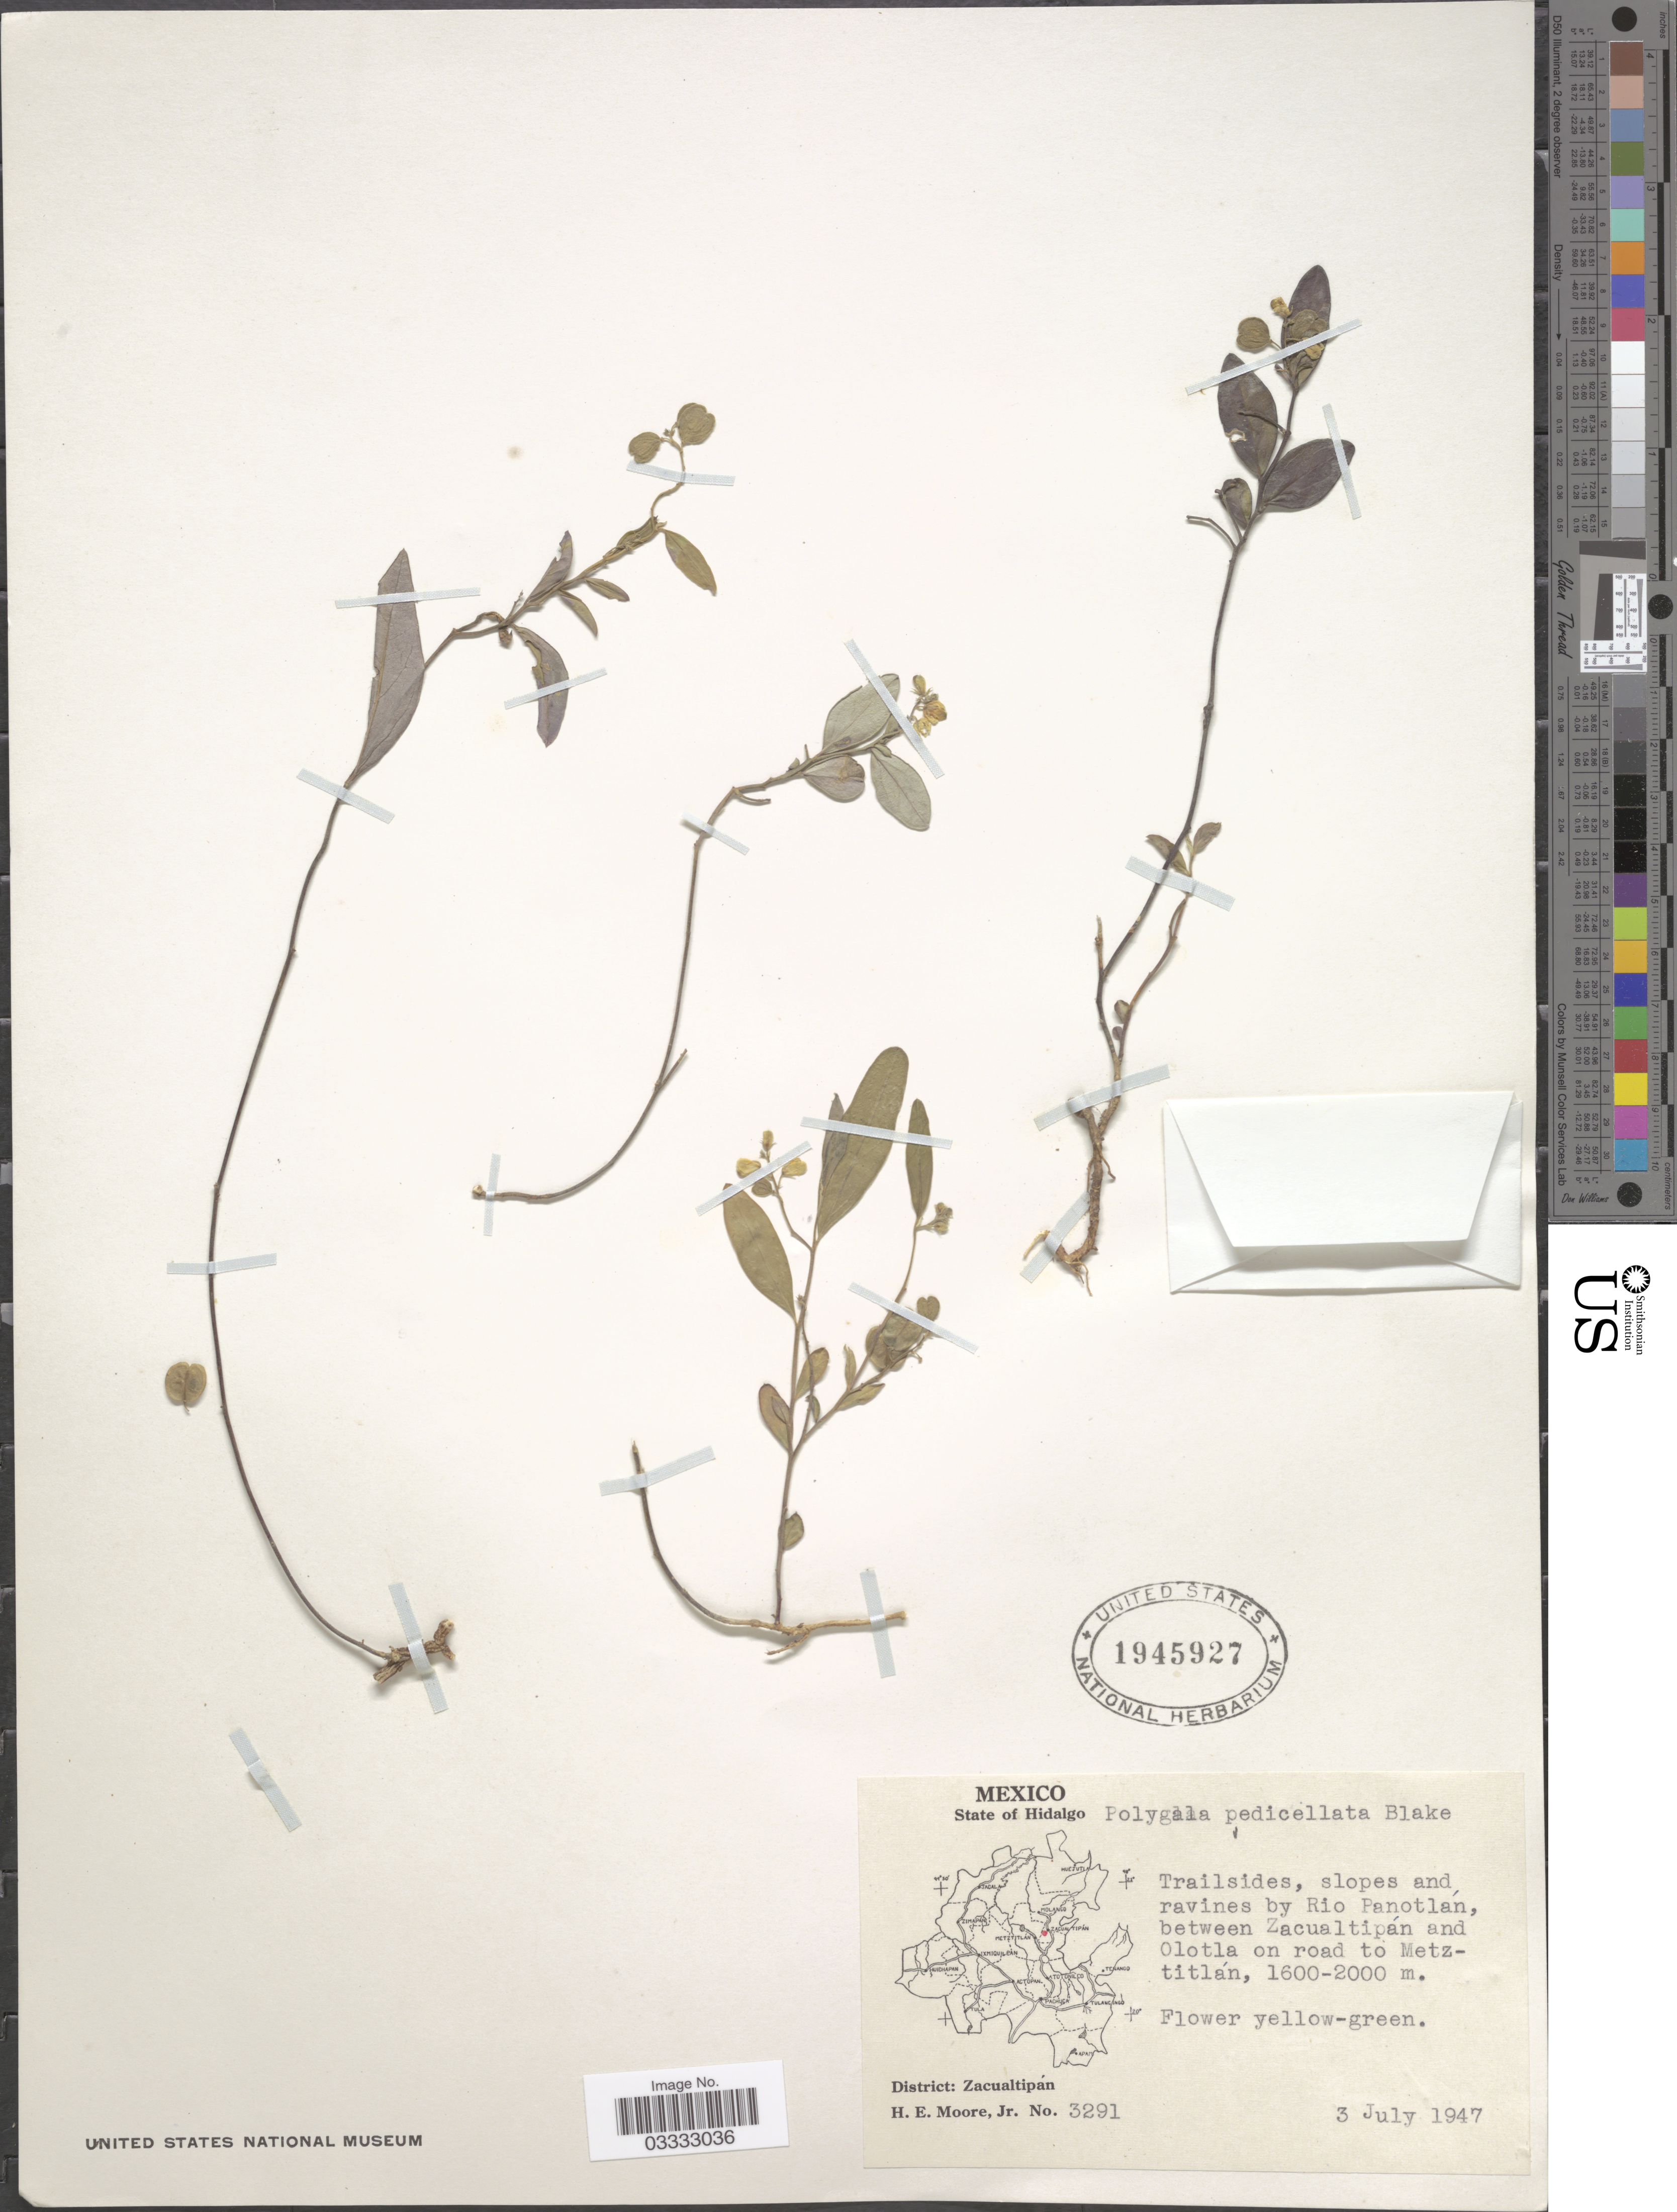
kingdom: Plantae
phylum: Tracheophyta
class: Magnoliopsida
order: Fabales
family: Polygalaceae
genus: Polygala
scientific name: Polygala pedicellata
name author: S.F. Blake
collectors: H. Moore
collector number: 3291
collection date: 1947-07-03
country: Mexico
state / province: Hidalgo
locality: Trailsides, slopes and ravines by Rio Panotlán, between Zacualtipán and Olotla on road to Metztitlán. District: Zacualtipán.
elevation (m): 1600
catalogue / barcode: US 1945927